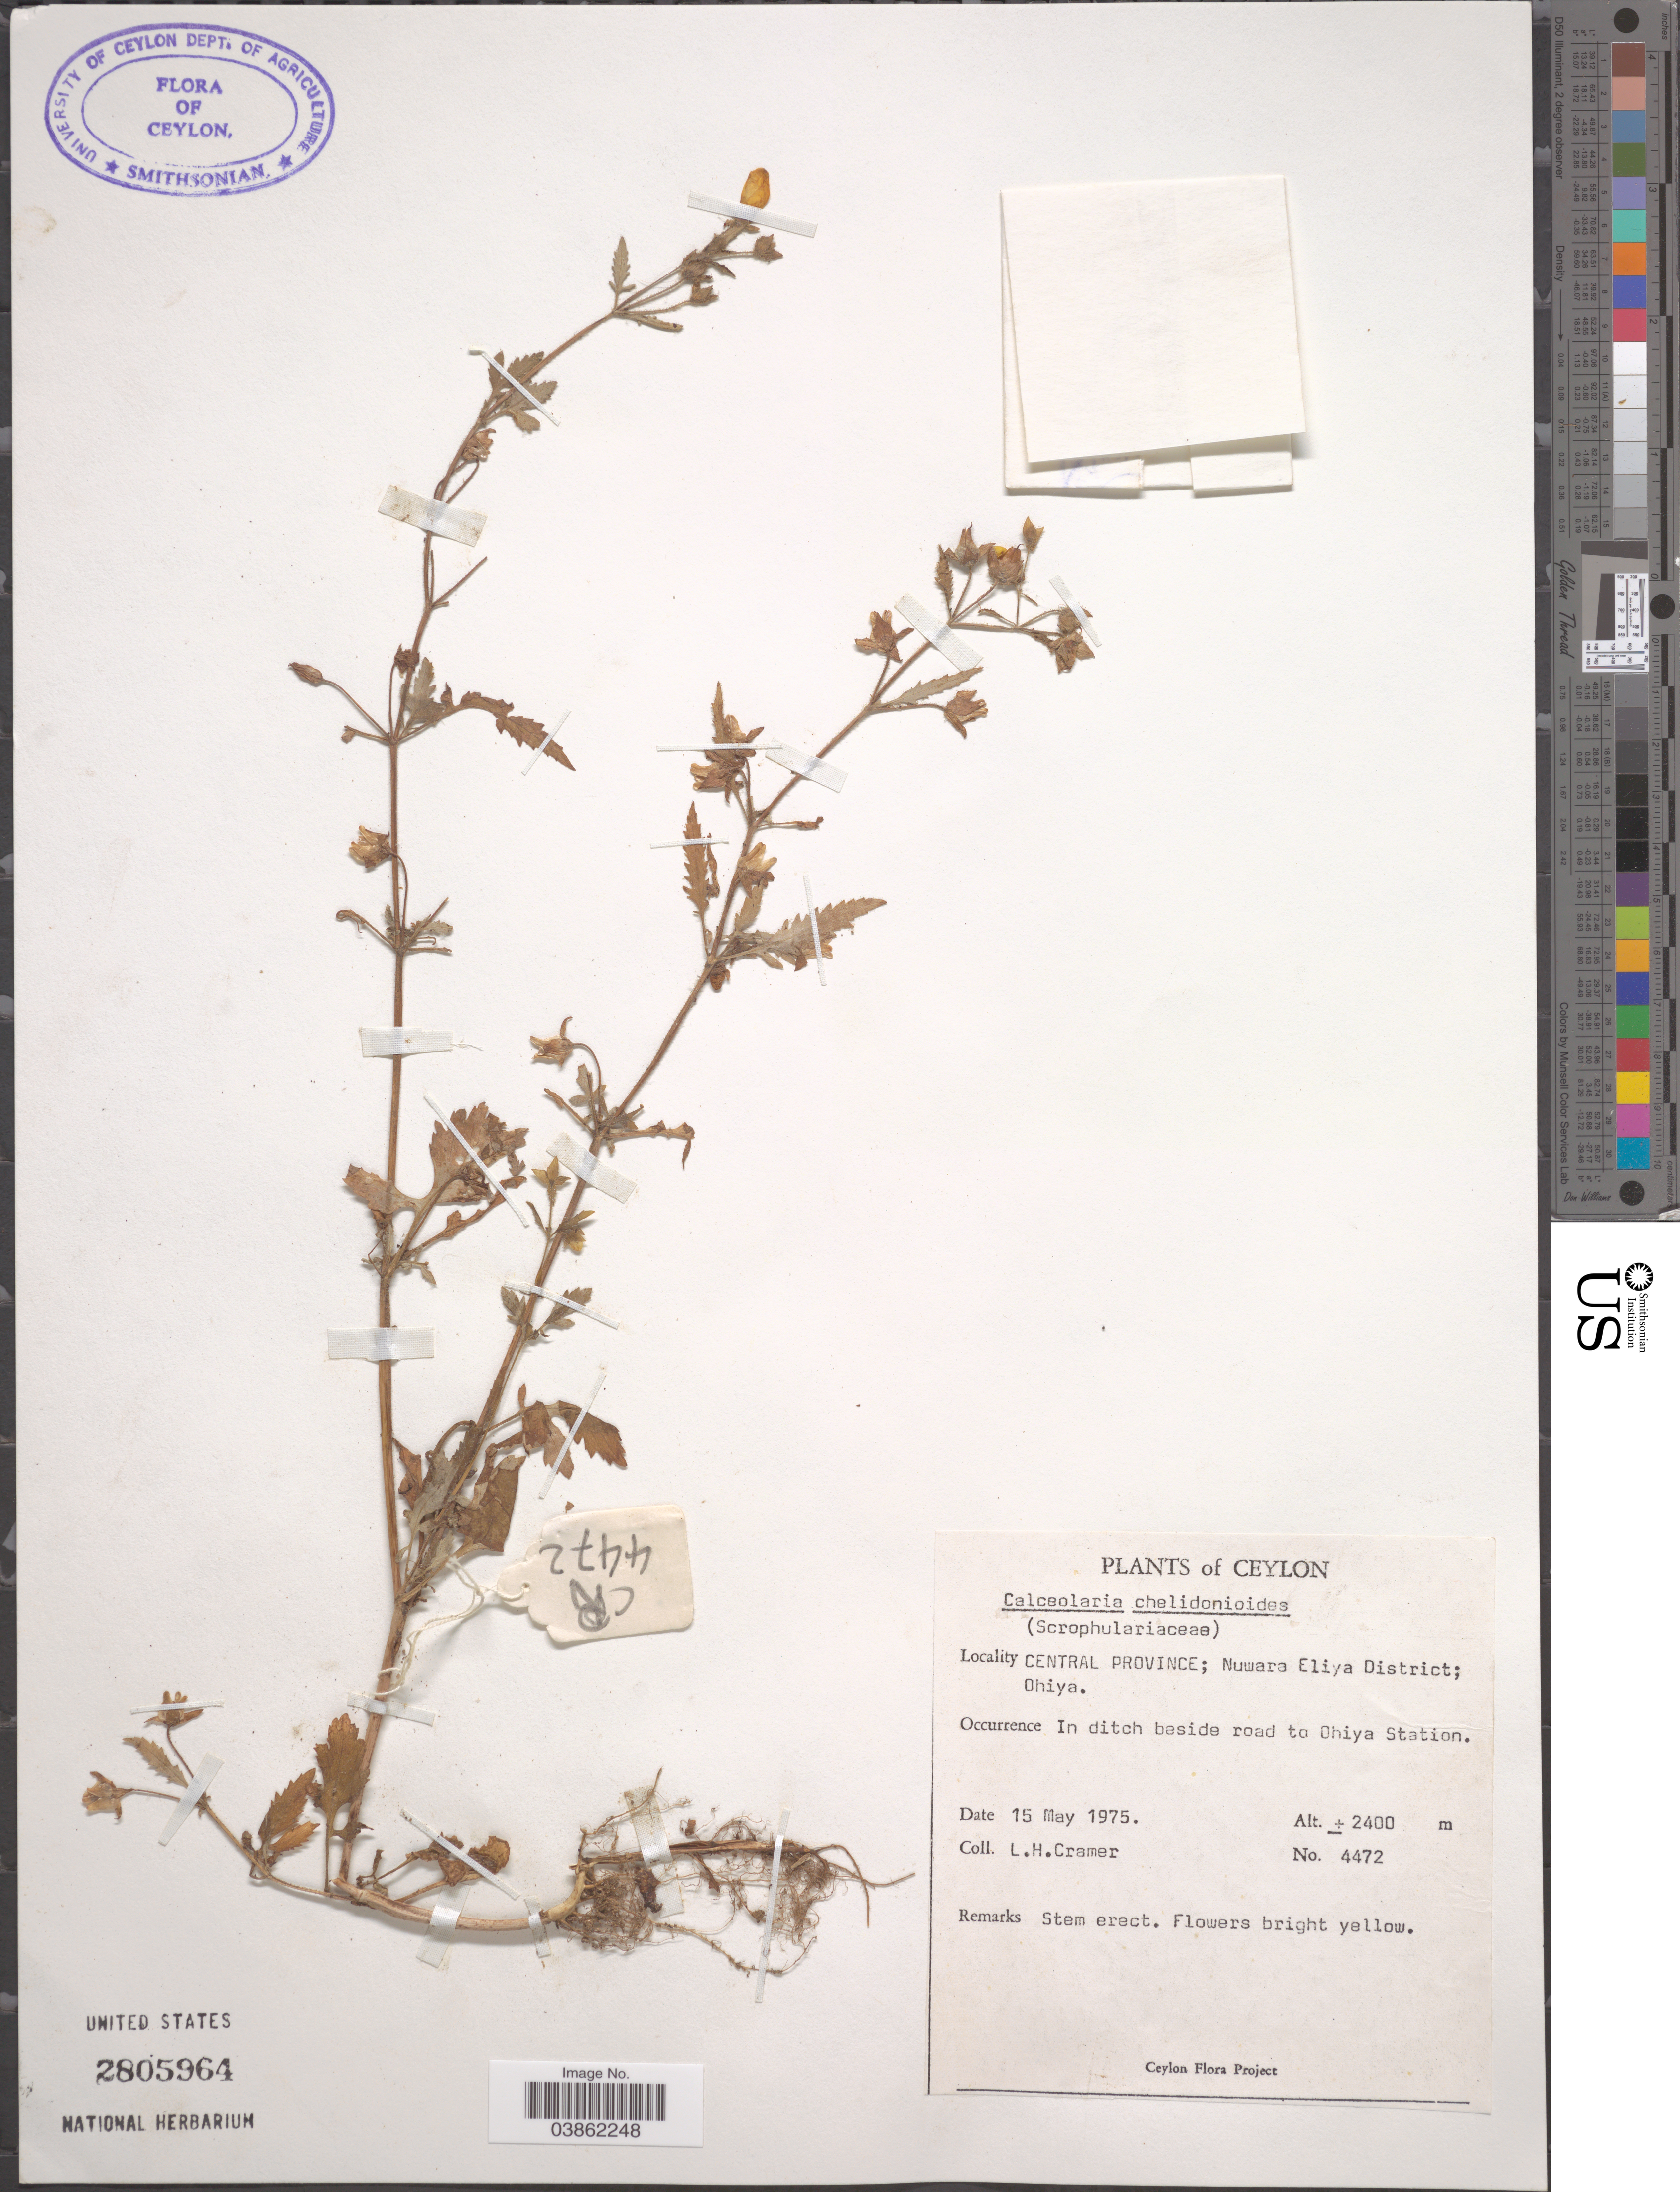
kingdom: Plantae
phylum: Tracheophyta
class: Magnoliopsida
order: Lamiales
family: Calceolariaceae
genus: Calceolaria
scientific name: Calceolaria tripartita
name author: Ruiz & Pav.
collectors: L. H. Cramer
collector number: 4472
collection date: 1975-05-15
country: Sri Lanka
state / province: Central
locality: Ceylon. Nuwara Eliya District; Ohiya. Beside road to Ohiya Station.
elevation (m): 2400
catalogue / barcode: US 2805964